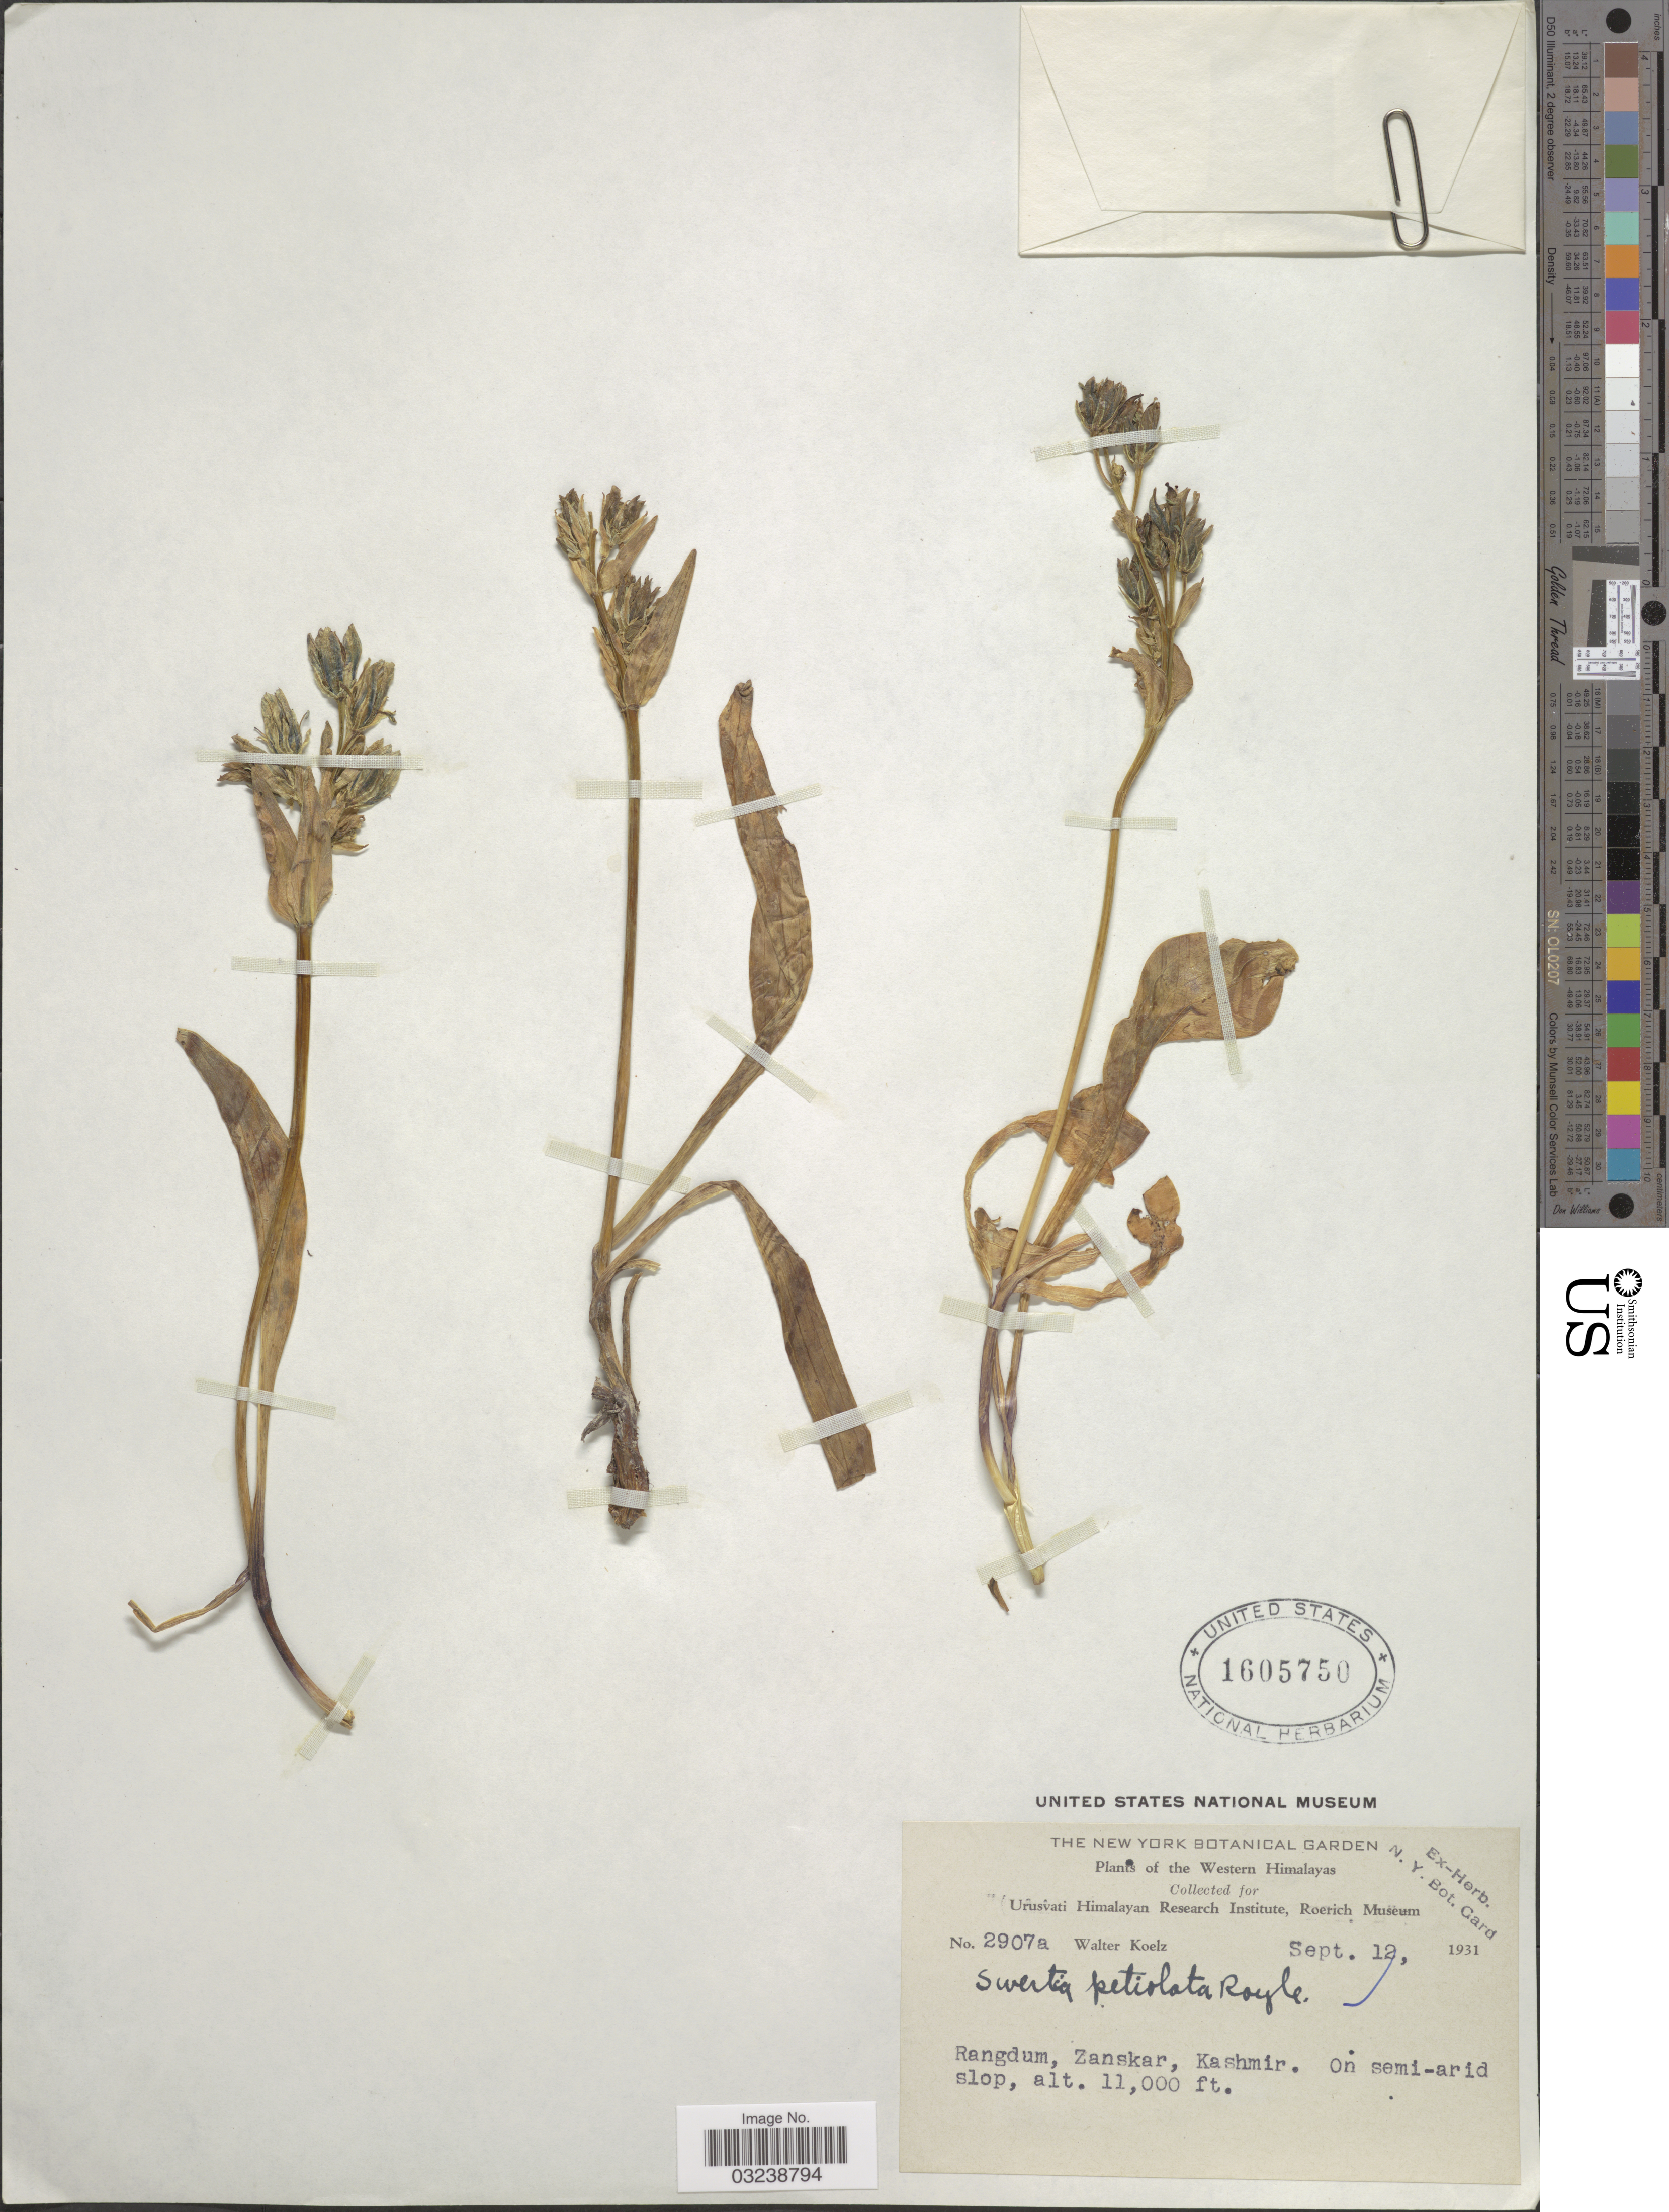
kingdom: Plantae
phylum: Tracheophyta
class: Magnoliopsida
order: Gentianales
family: Gentianaceae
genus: Swertia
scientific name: Swertia petiolata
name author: D. Don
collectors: W. N. Koelz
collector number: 2907a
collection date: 1931-09-12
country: India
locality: Western Himalayas. Rangdum, Zanskar, Kashmir.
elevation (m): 3353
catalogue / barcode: US 1605750